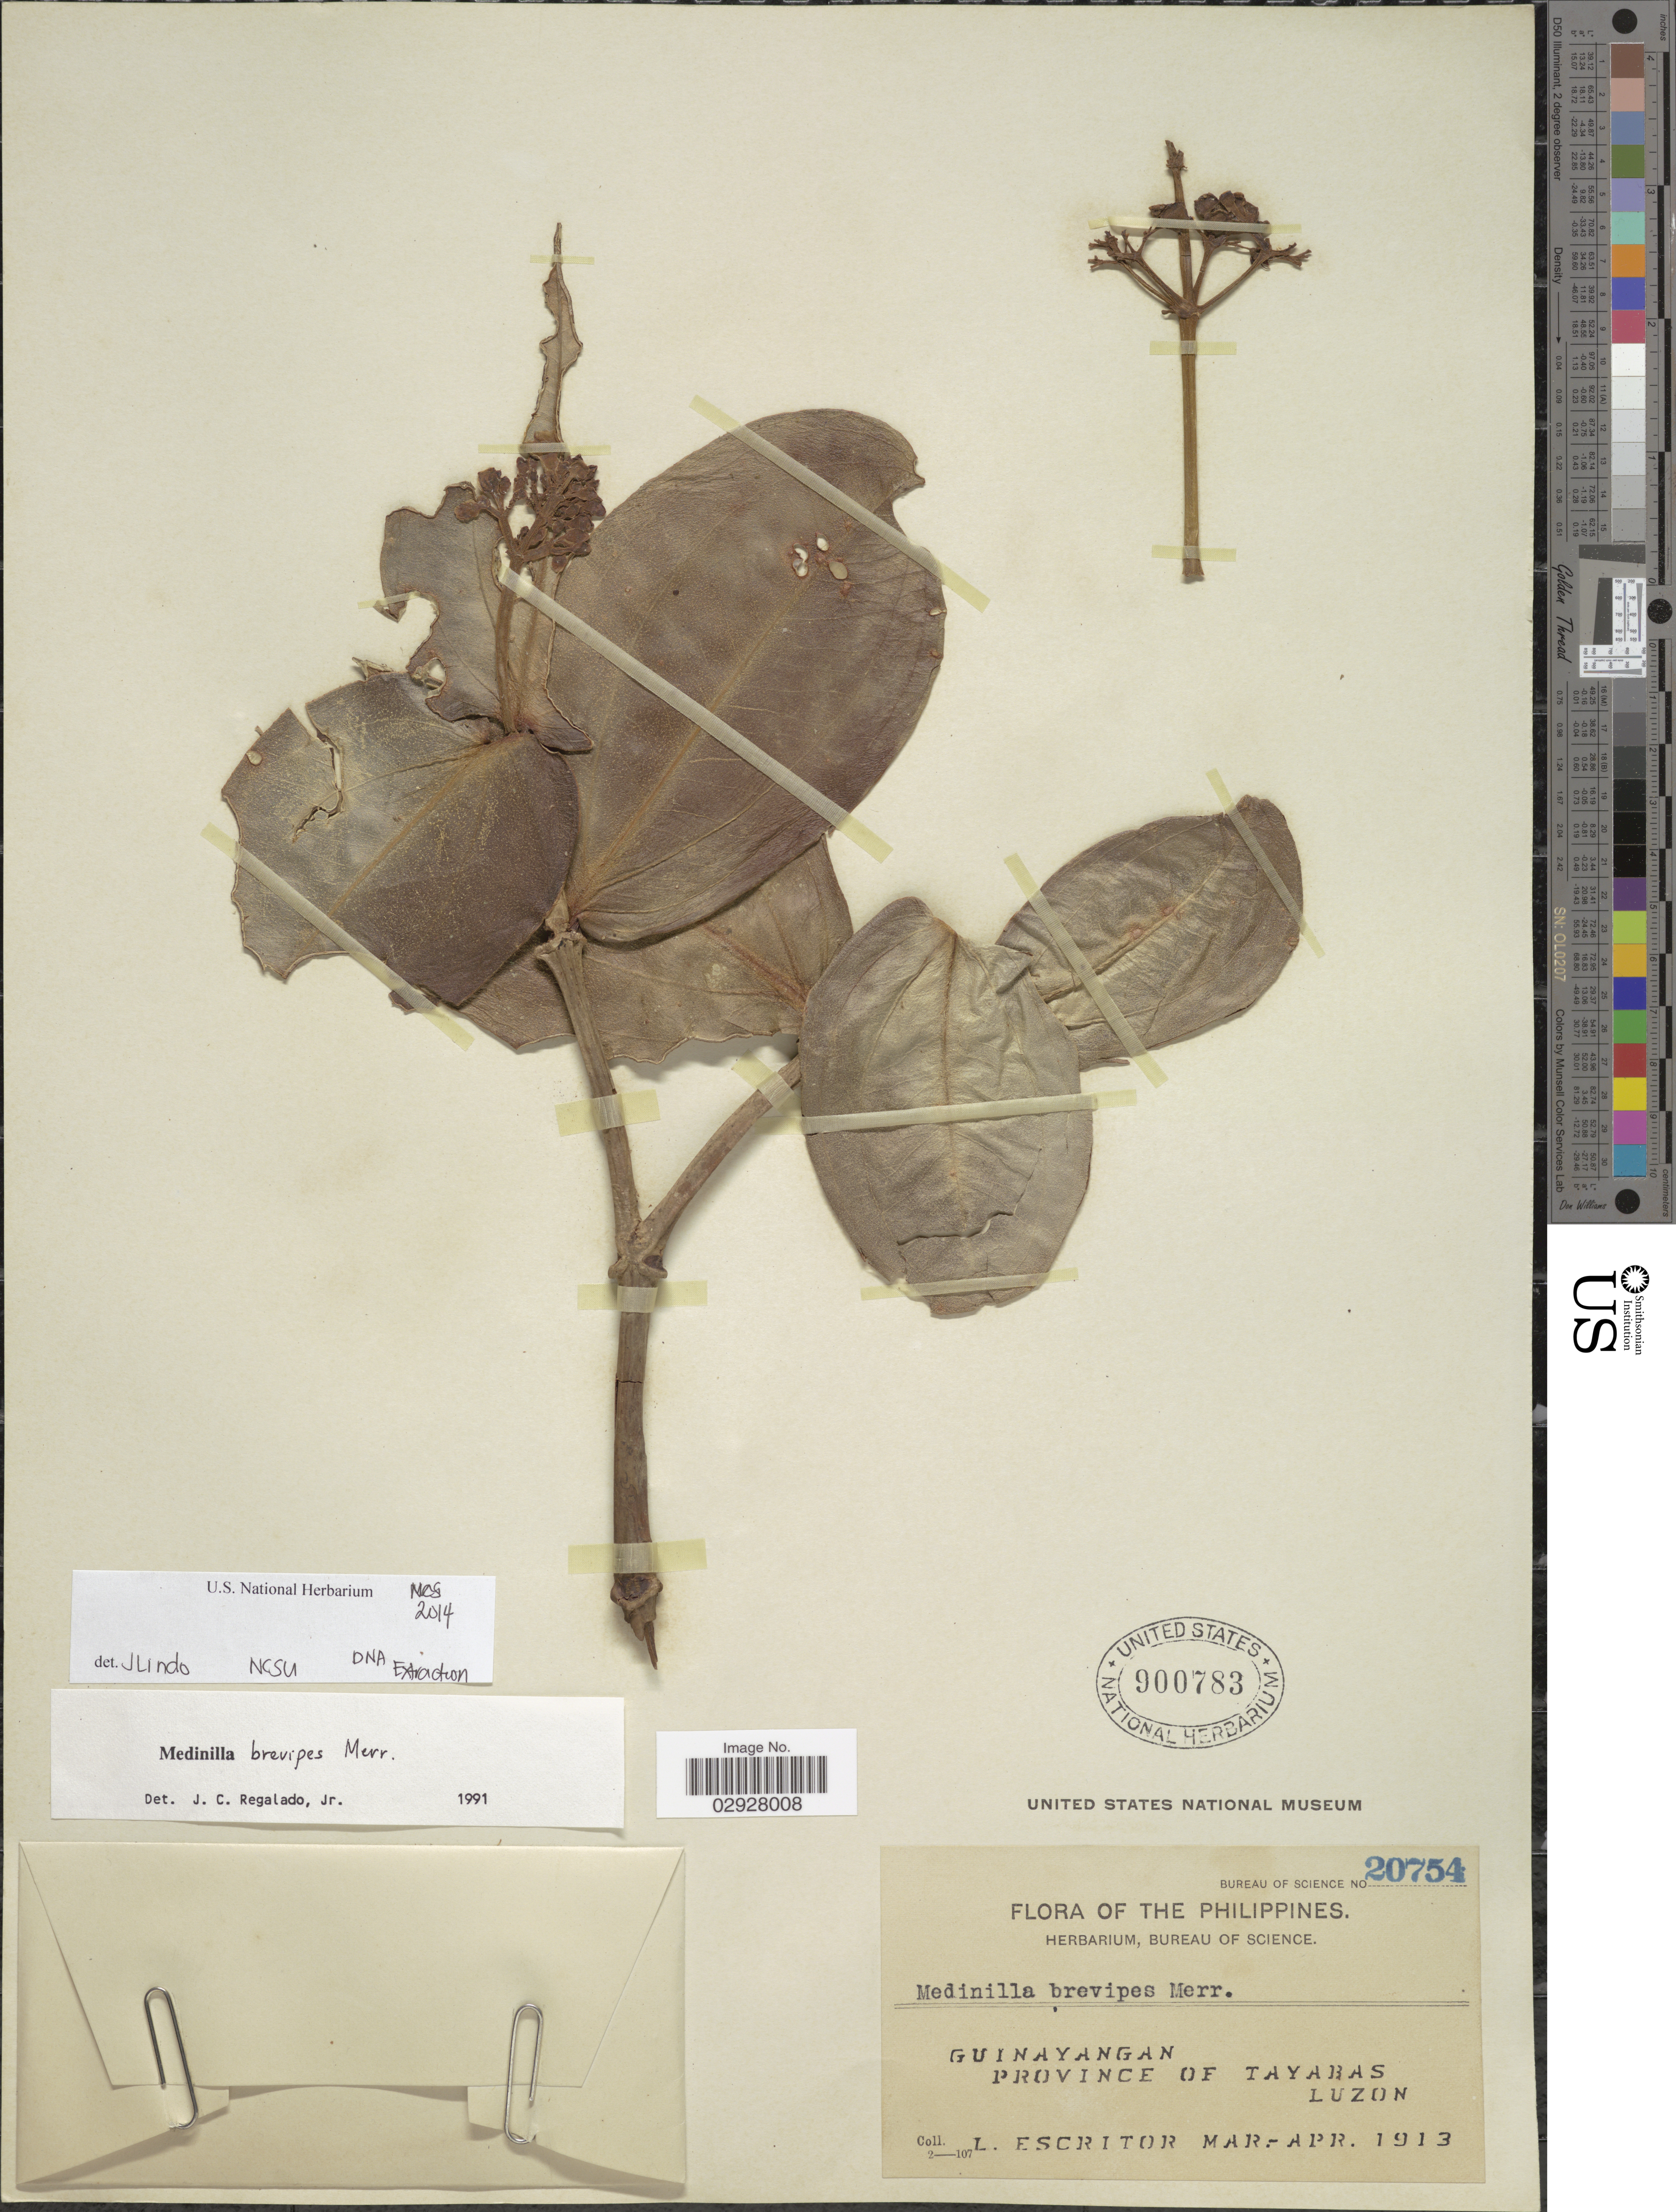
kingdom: Plantae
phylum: Tracheophyta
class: Magnoliopsida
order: Myrtales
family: Melastomataceae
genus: Medinilla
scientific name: Medinilla brevipes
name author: Merr.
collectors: L. Escritor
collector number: Bureau of Science 20754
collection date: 1913-03/1913-04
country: Philippines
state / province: Calabarzon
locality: Guinayagan, Province of Tayabas, Luzon.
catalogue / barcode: US 900783